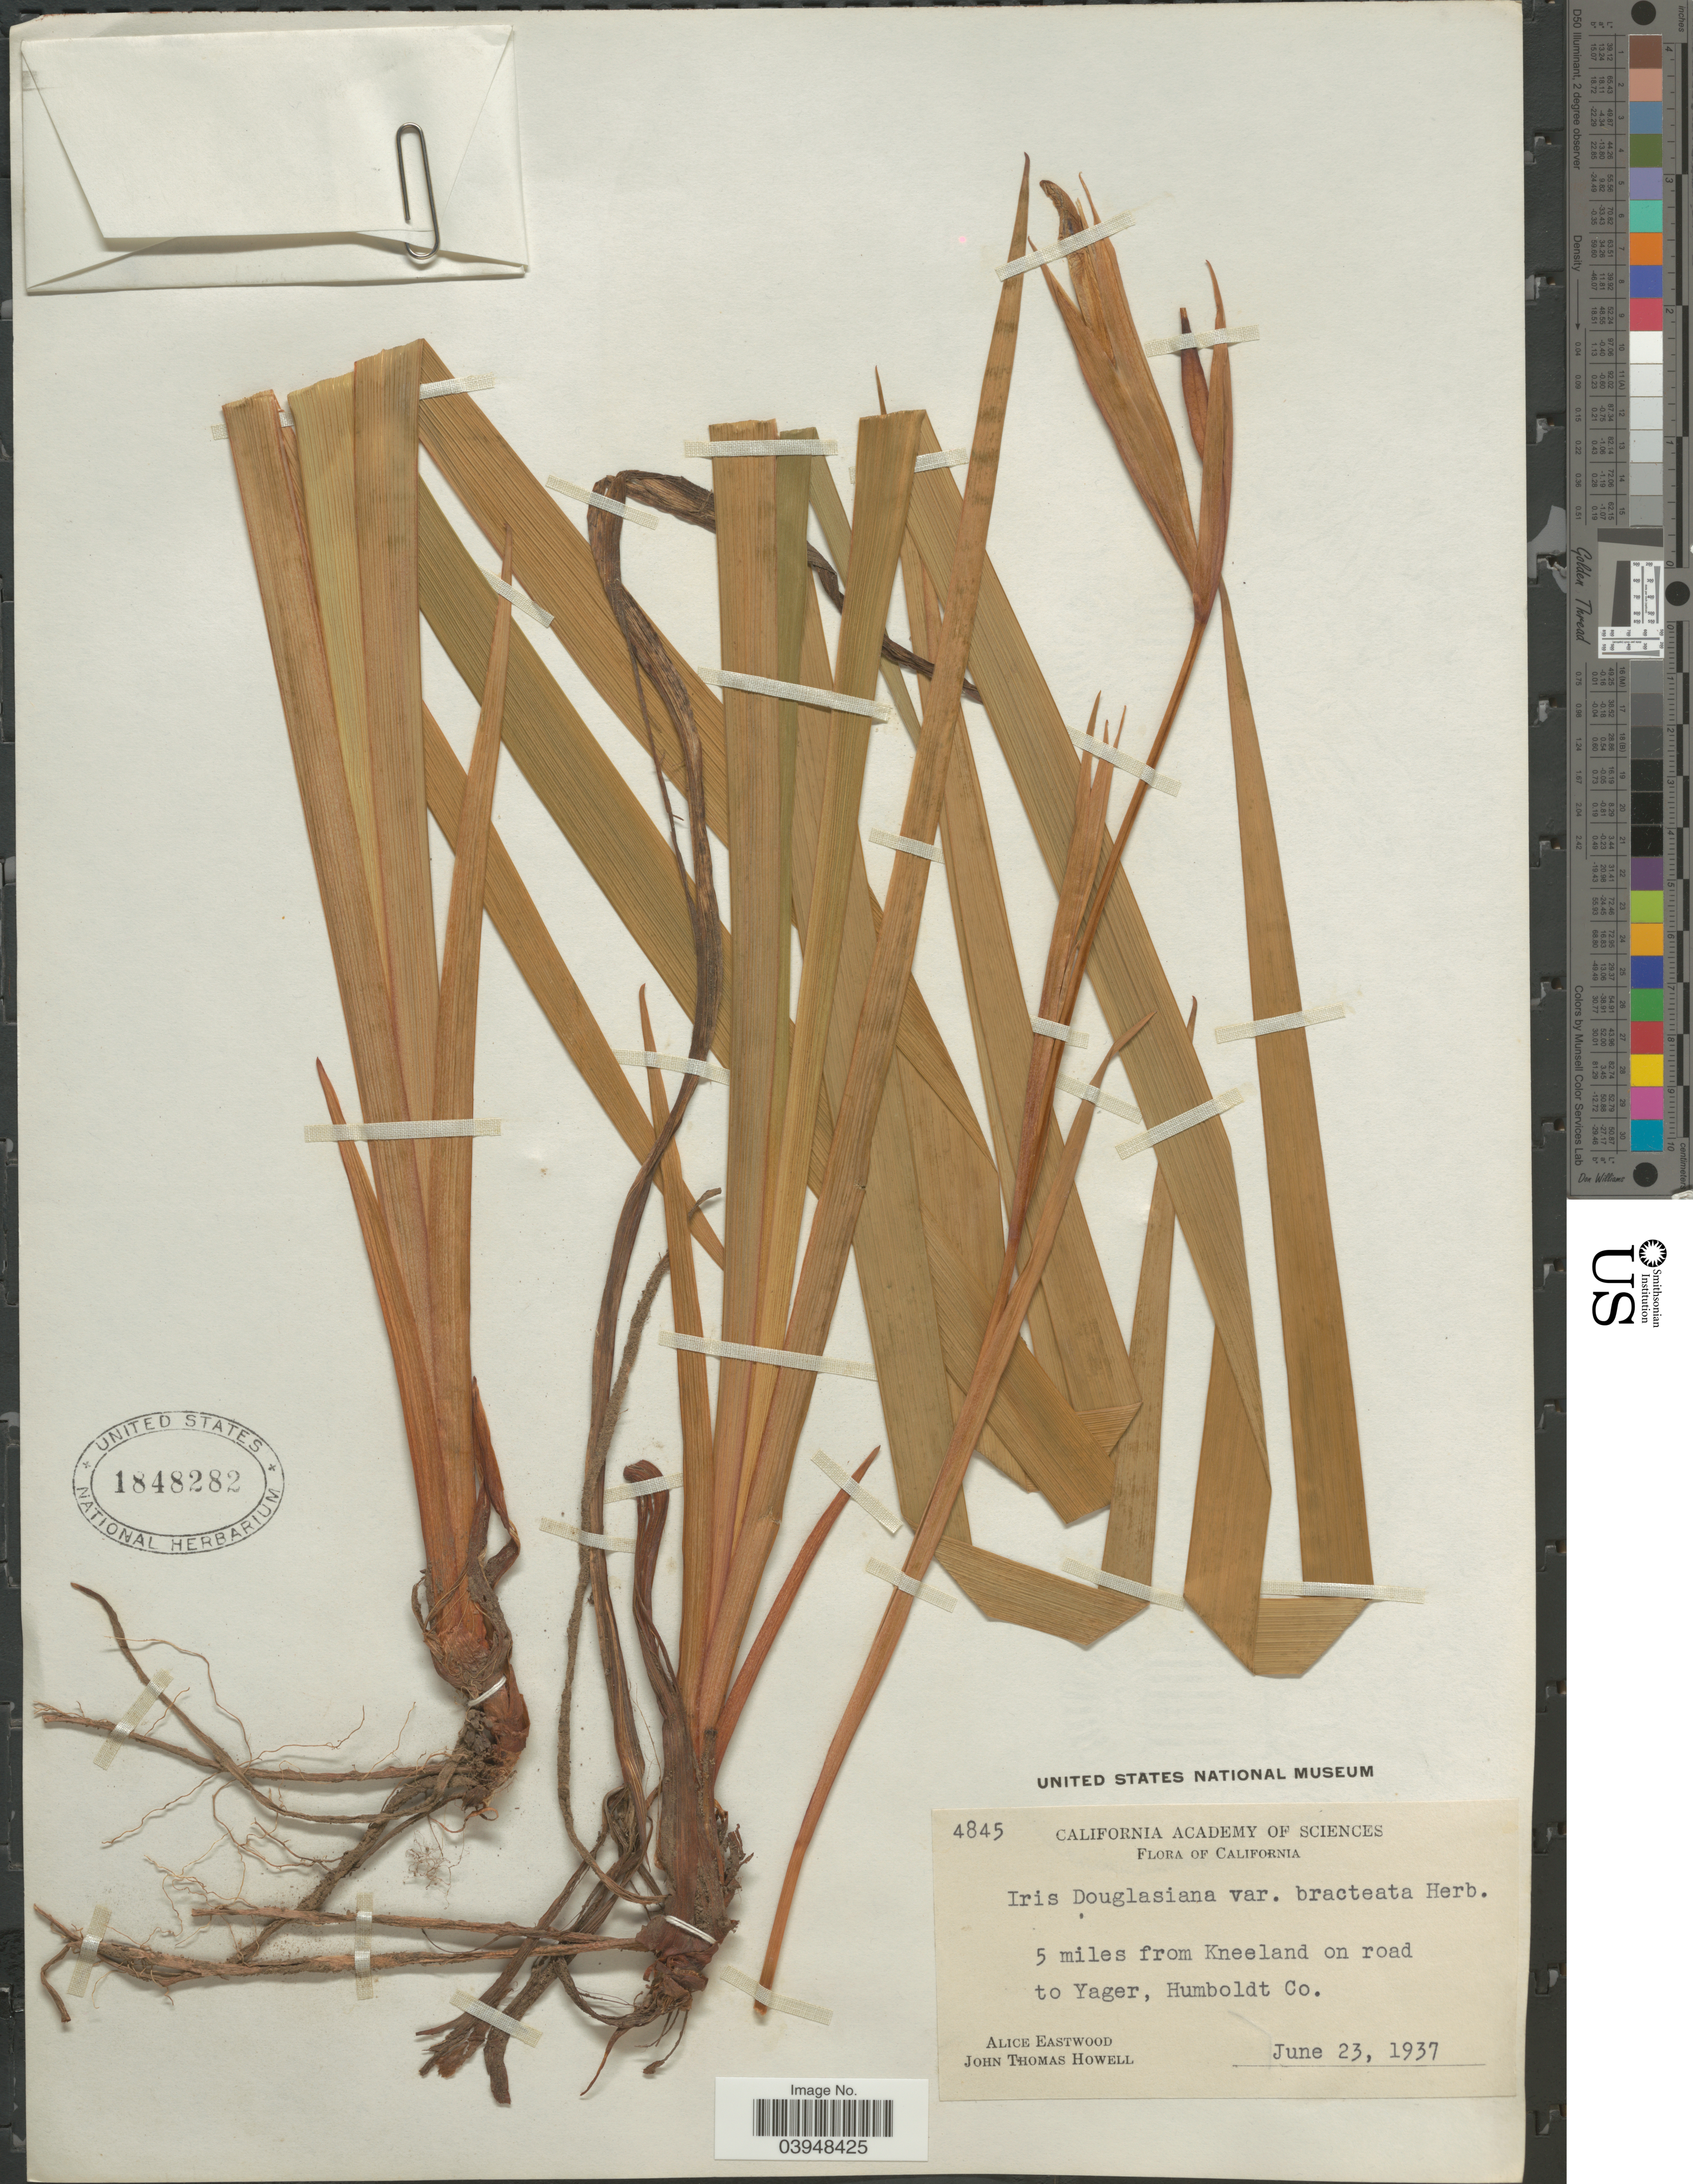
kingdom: Plantae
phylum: Tracheophyta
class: Liliopsida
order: Asparagales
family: Iridaceae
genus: Iris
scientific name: Iris douglasiana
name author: Herb.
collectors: A. Eastwood & J. T. Howell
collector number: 4845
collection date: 1937-06-23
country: United States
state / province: California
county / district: Humboldt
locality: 5 miles from Kneeland on road to Yager, Humboldt Co.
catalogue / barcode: US 1848282